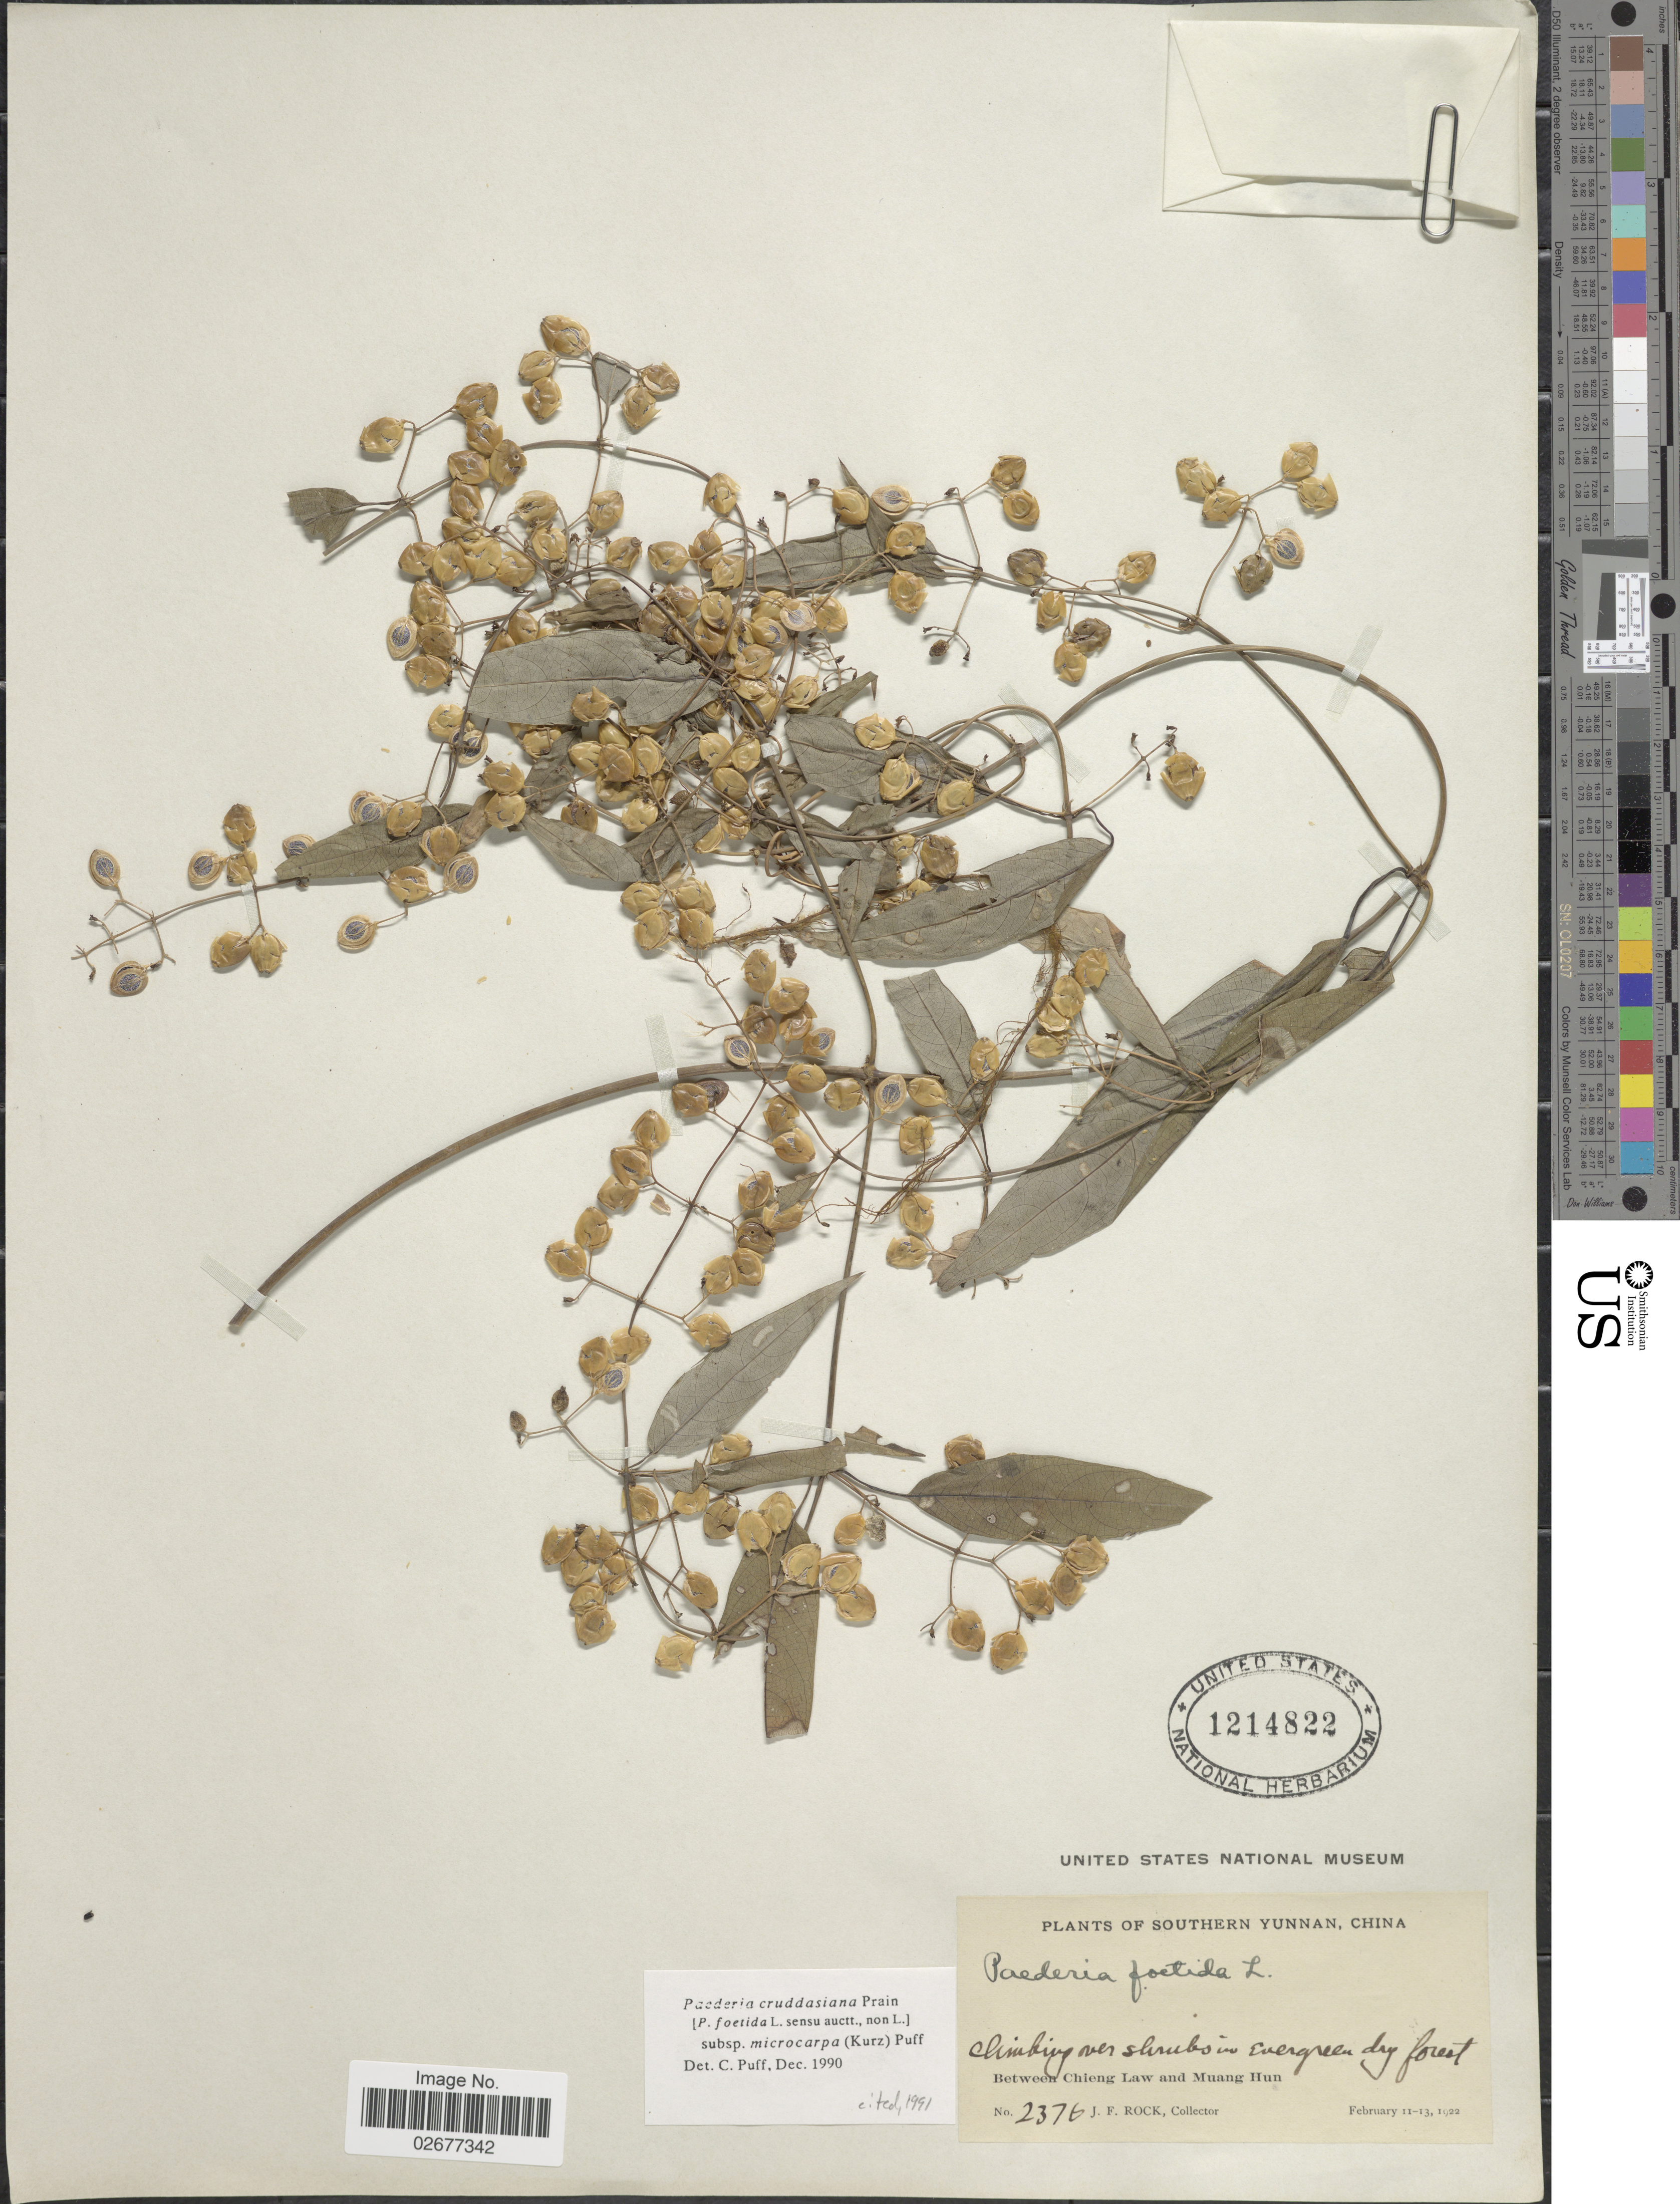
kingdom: Plantae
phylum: Tracheophyta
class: Magnoliopsida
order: Gentianales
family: Rubiaceae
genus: Paederia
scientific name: Paederia cruddasiana subsp. microcarpa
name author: (Kurz) Puff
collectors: J. F. Rock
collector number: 2376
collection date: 1922-02-11/1922-02-13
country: China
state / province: Yunnan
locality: Southern Yunnan, China, Between Chienf Law and Muang Hun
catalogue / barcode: US 1214822